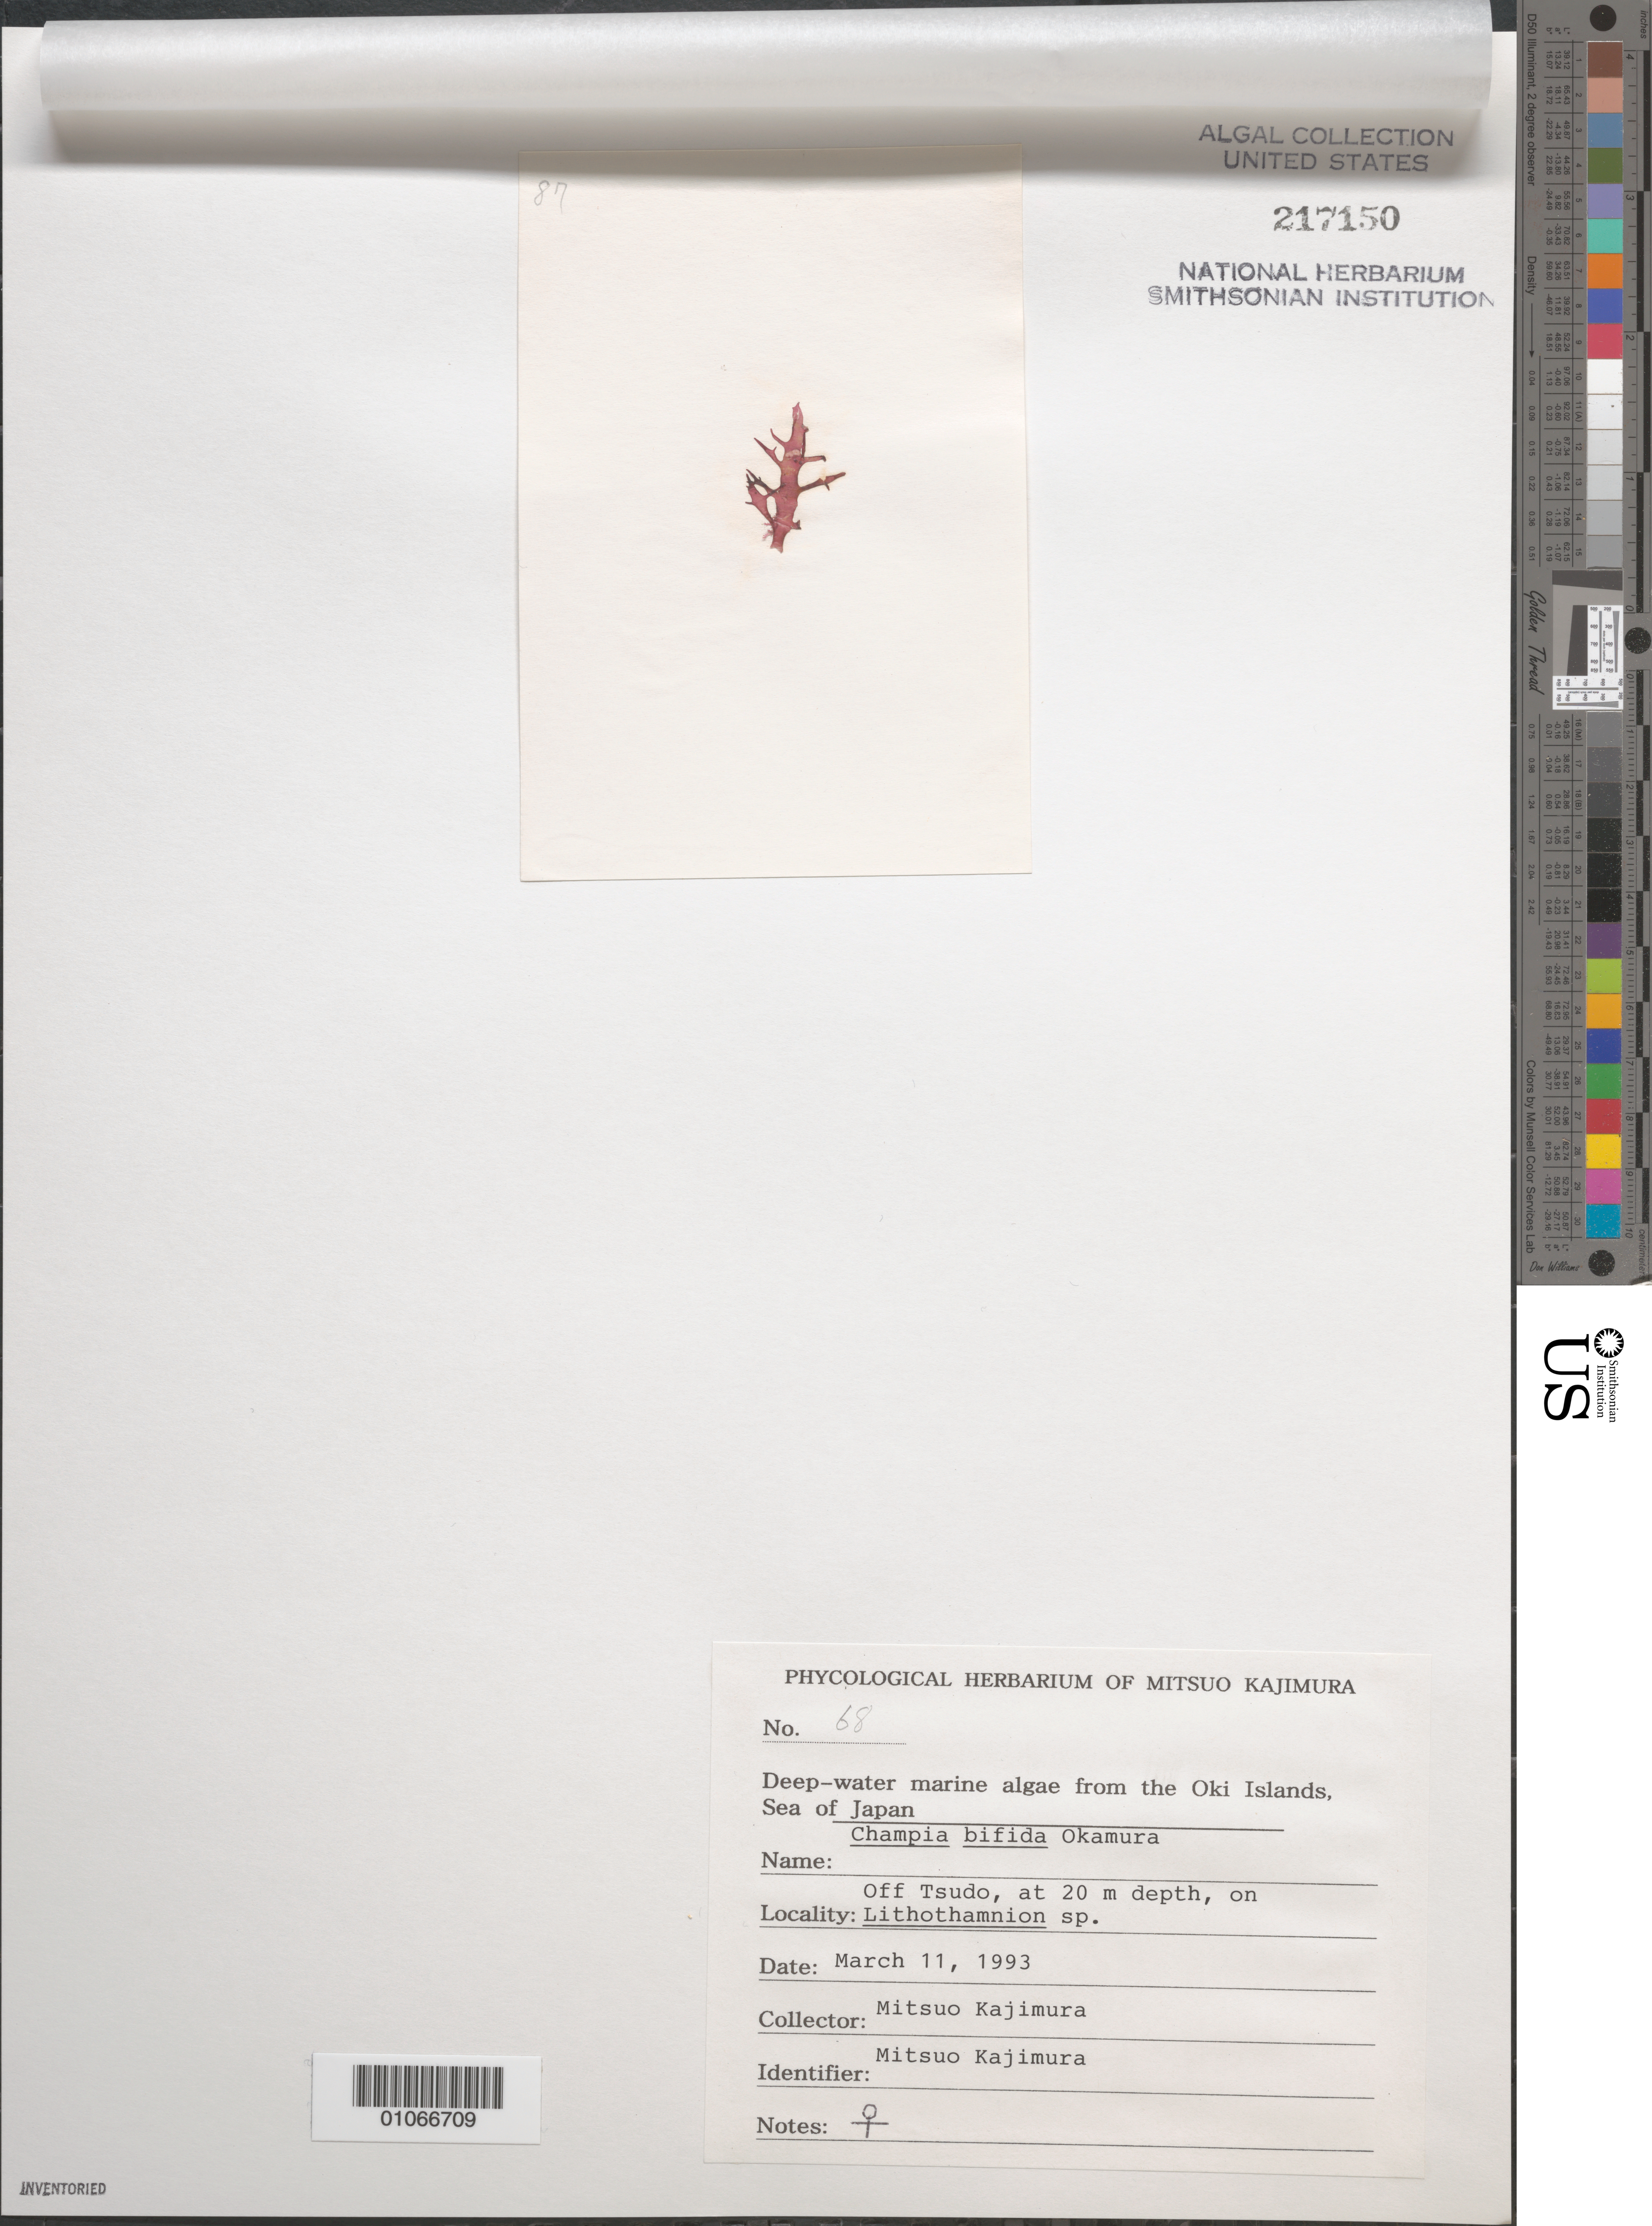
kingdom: Plantae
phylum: Rhodophyta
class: Florideophyceae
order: Rhodymeniales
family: Champiaceae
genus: Champia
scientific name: Champia bifida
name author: Okamura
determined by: Kajimura, Mitsuo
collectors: M. Kajimura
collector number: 68 & specimen 87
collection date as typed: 11 Mar 1993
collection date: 1993-03-11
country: Japan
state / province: Simane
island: Oki Is.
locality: Off Tsudo [village], Sea of Japan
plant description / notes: Phycologial Herbarium of Mitsuo Kajimura, Deep-water marine algae from the Oki Islands, Sea of Japan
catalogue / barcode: US 217150